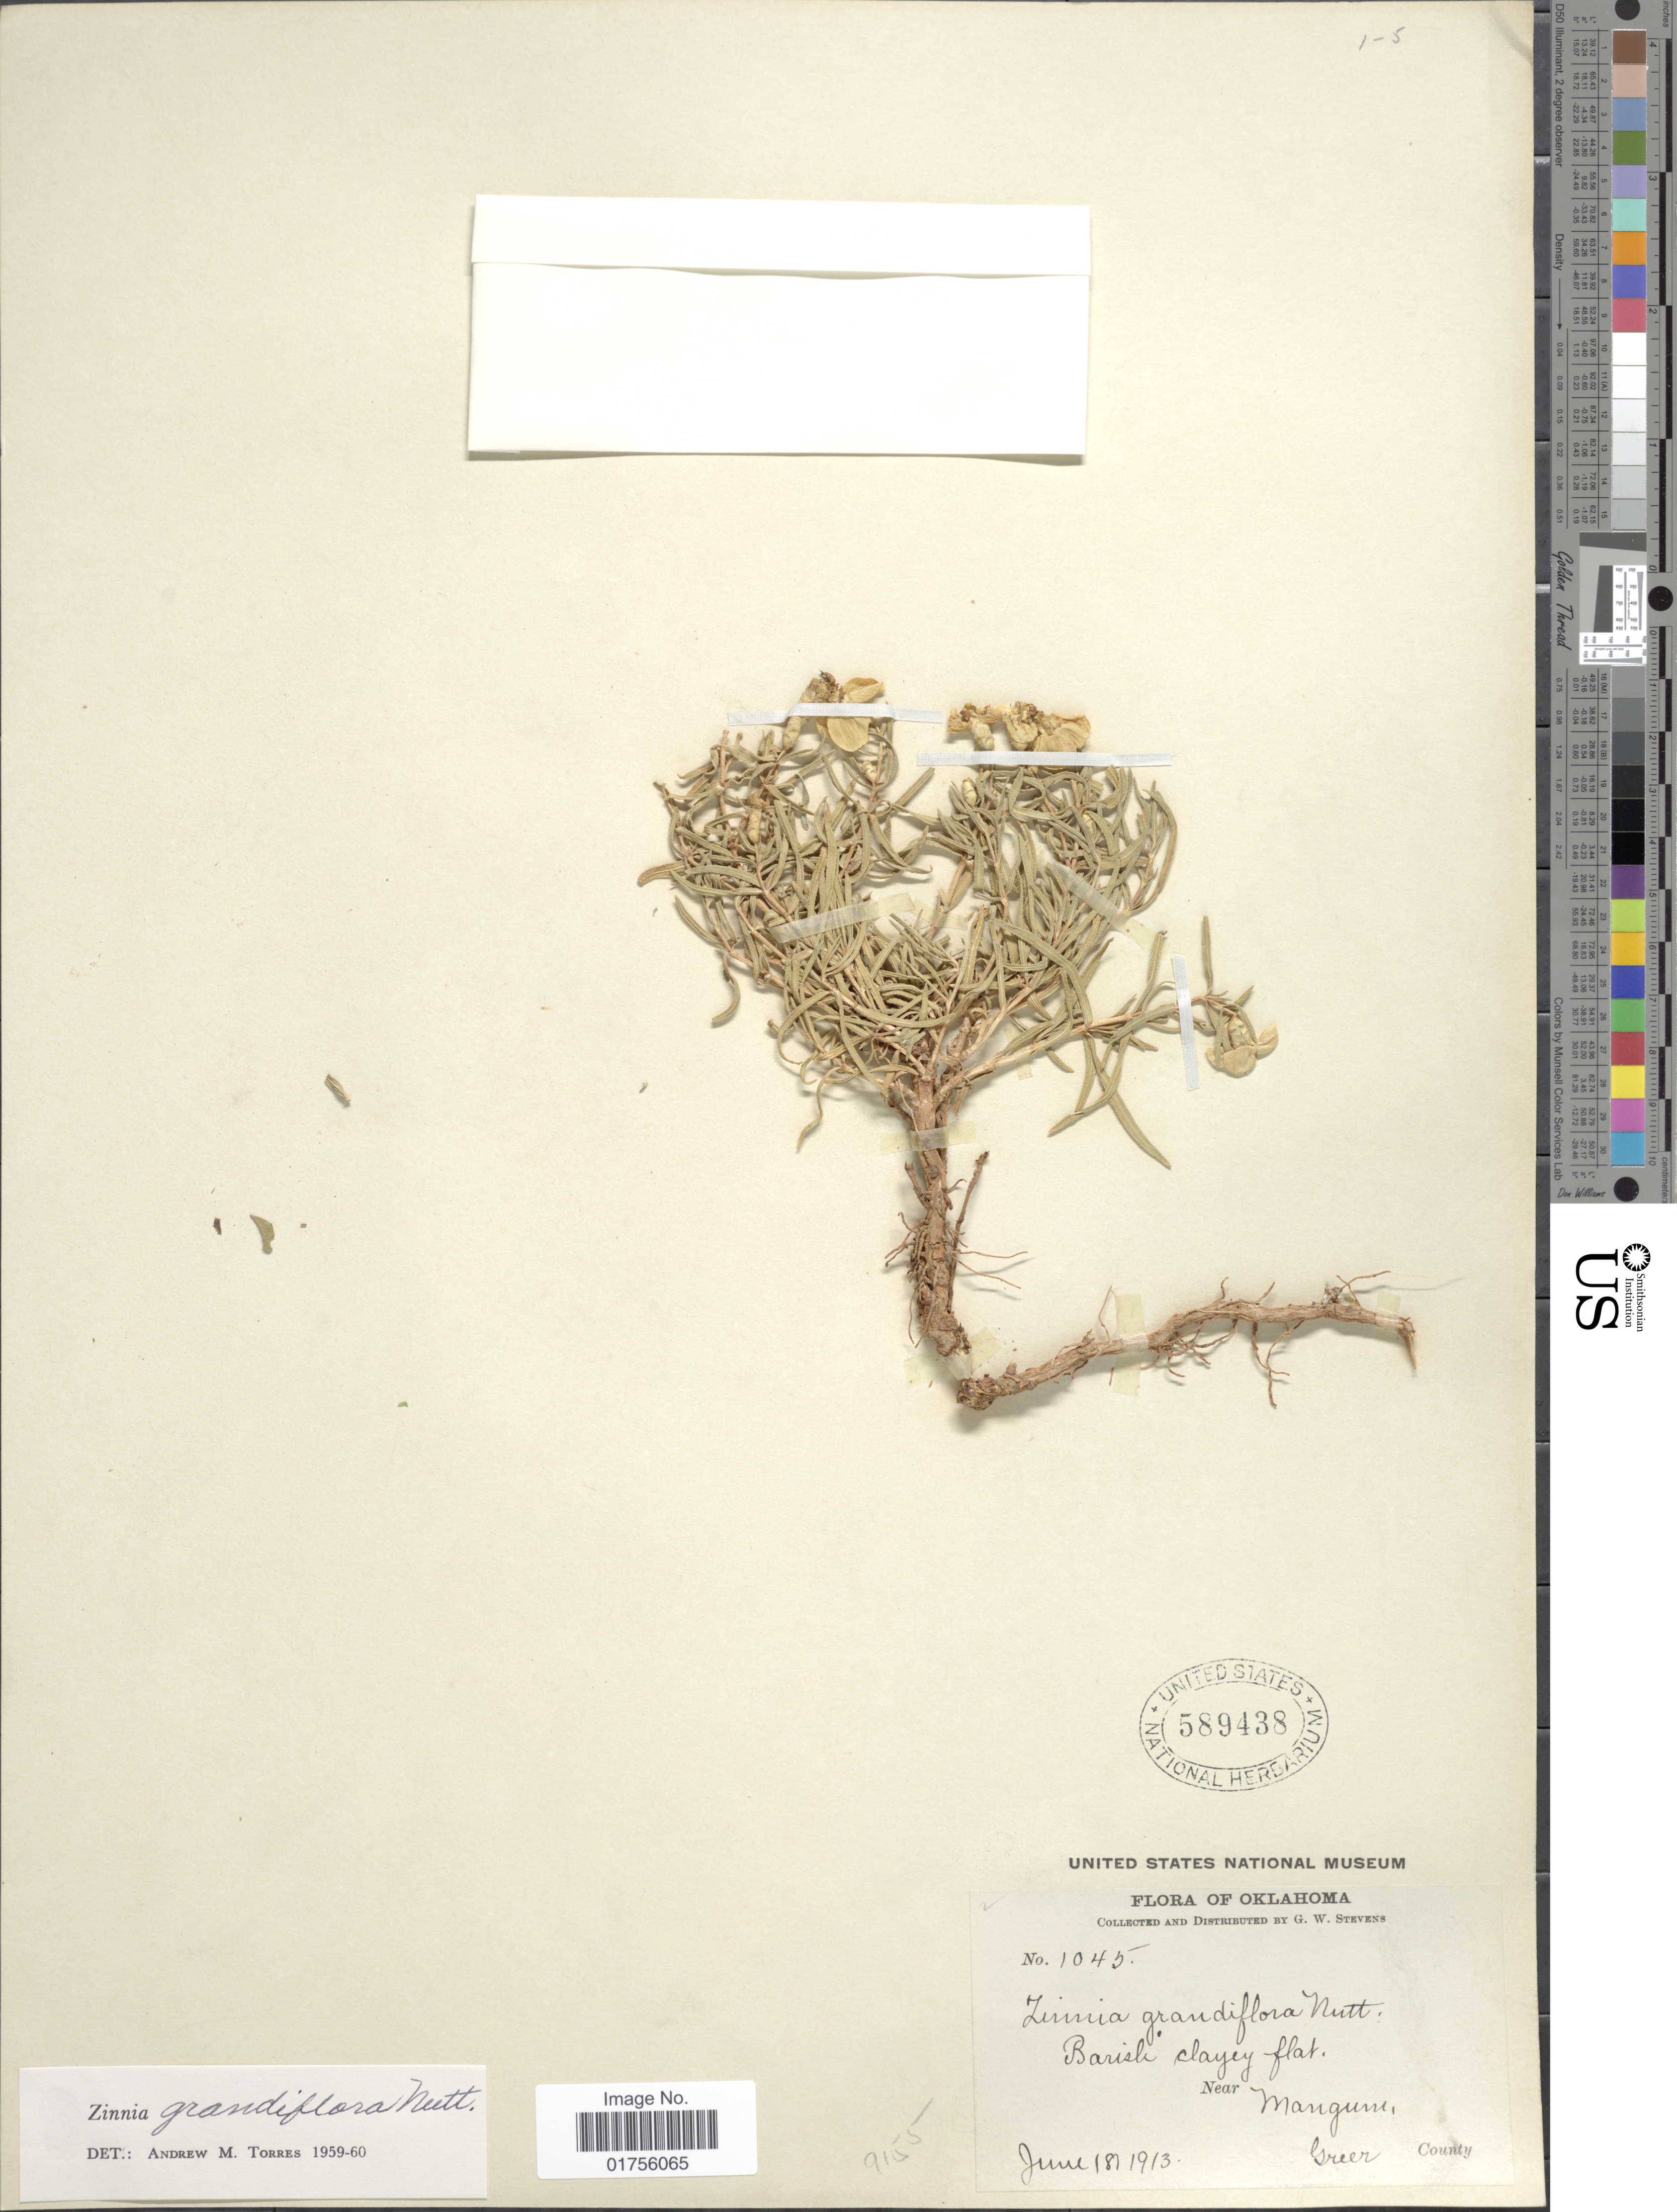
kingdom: Plantae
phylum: Tracheophyta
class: Magnoliopsida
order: Asterales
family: Asteraceae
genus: Zinnia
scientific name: Zinnia grandiflora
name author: Nutt.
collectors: G. W. Stevens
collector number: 1045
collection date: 1913-06-18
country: United States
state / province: Oklahoma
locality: Marisk clayey flat, near Manguine, Greer County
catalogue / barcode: US 589438